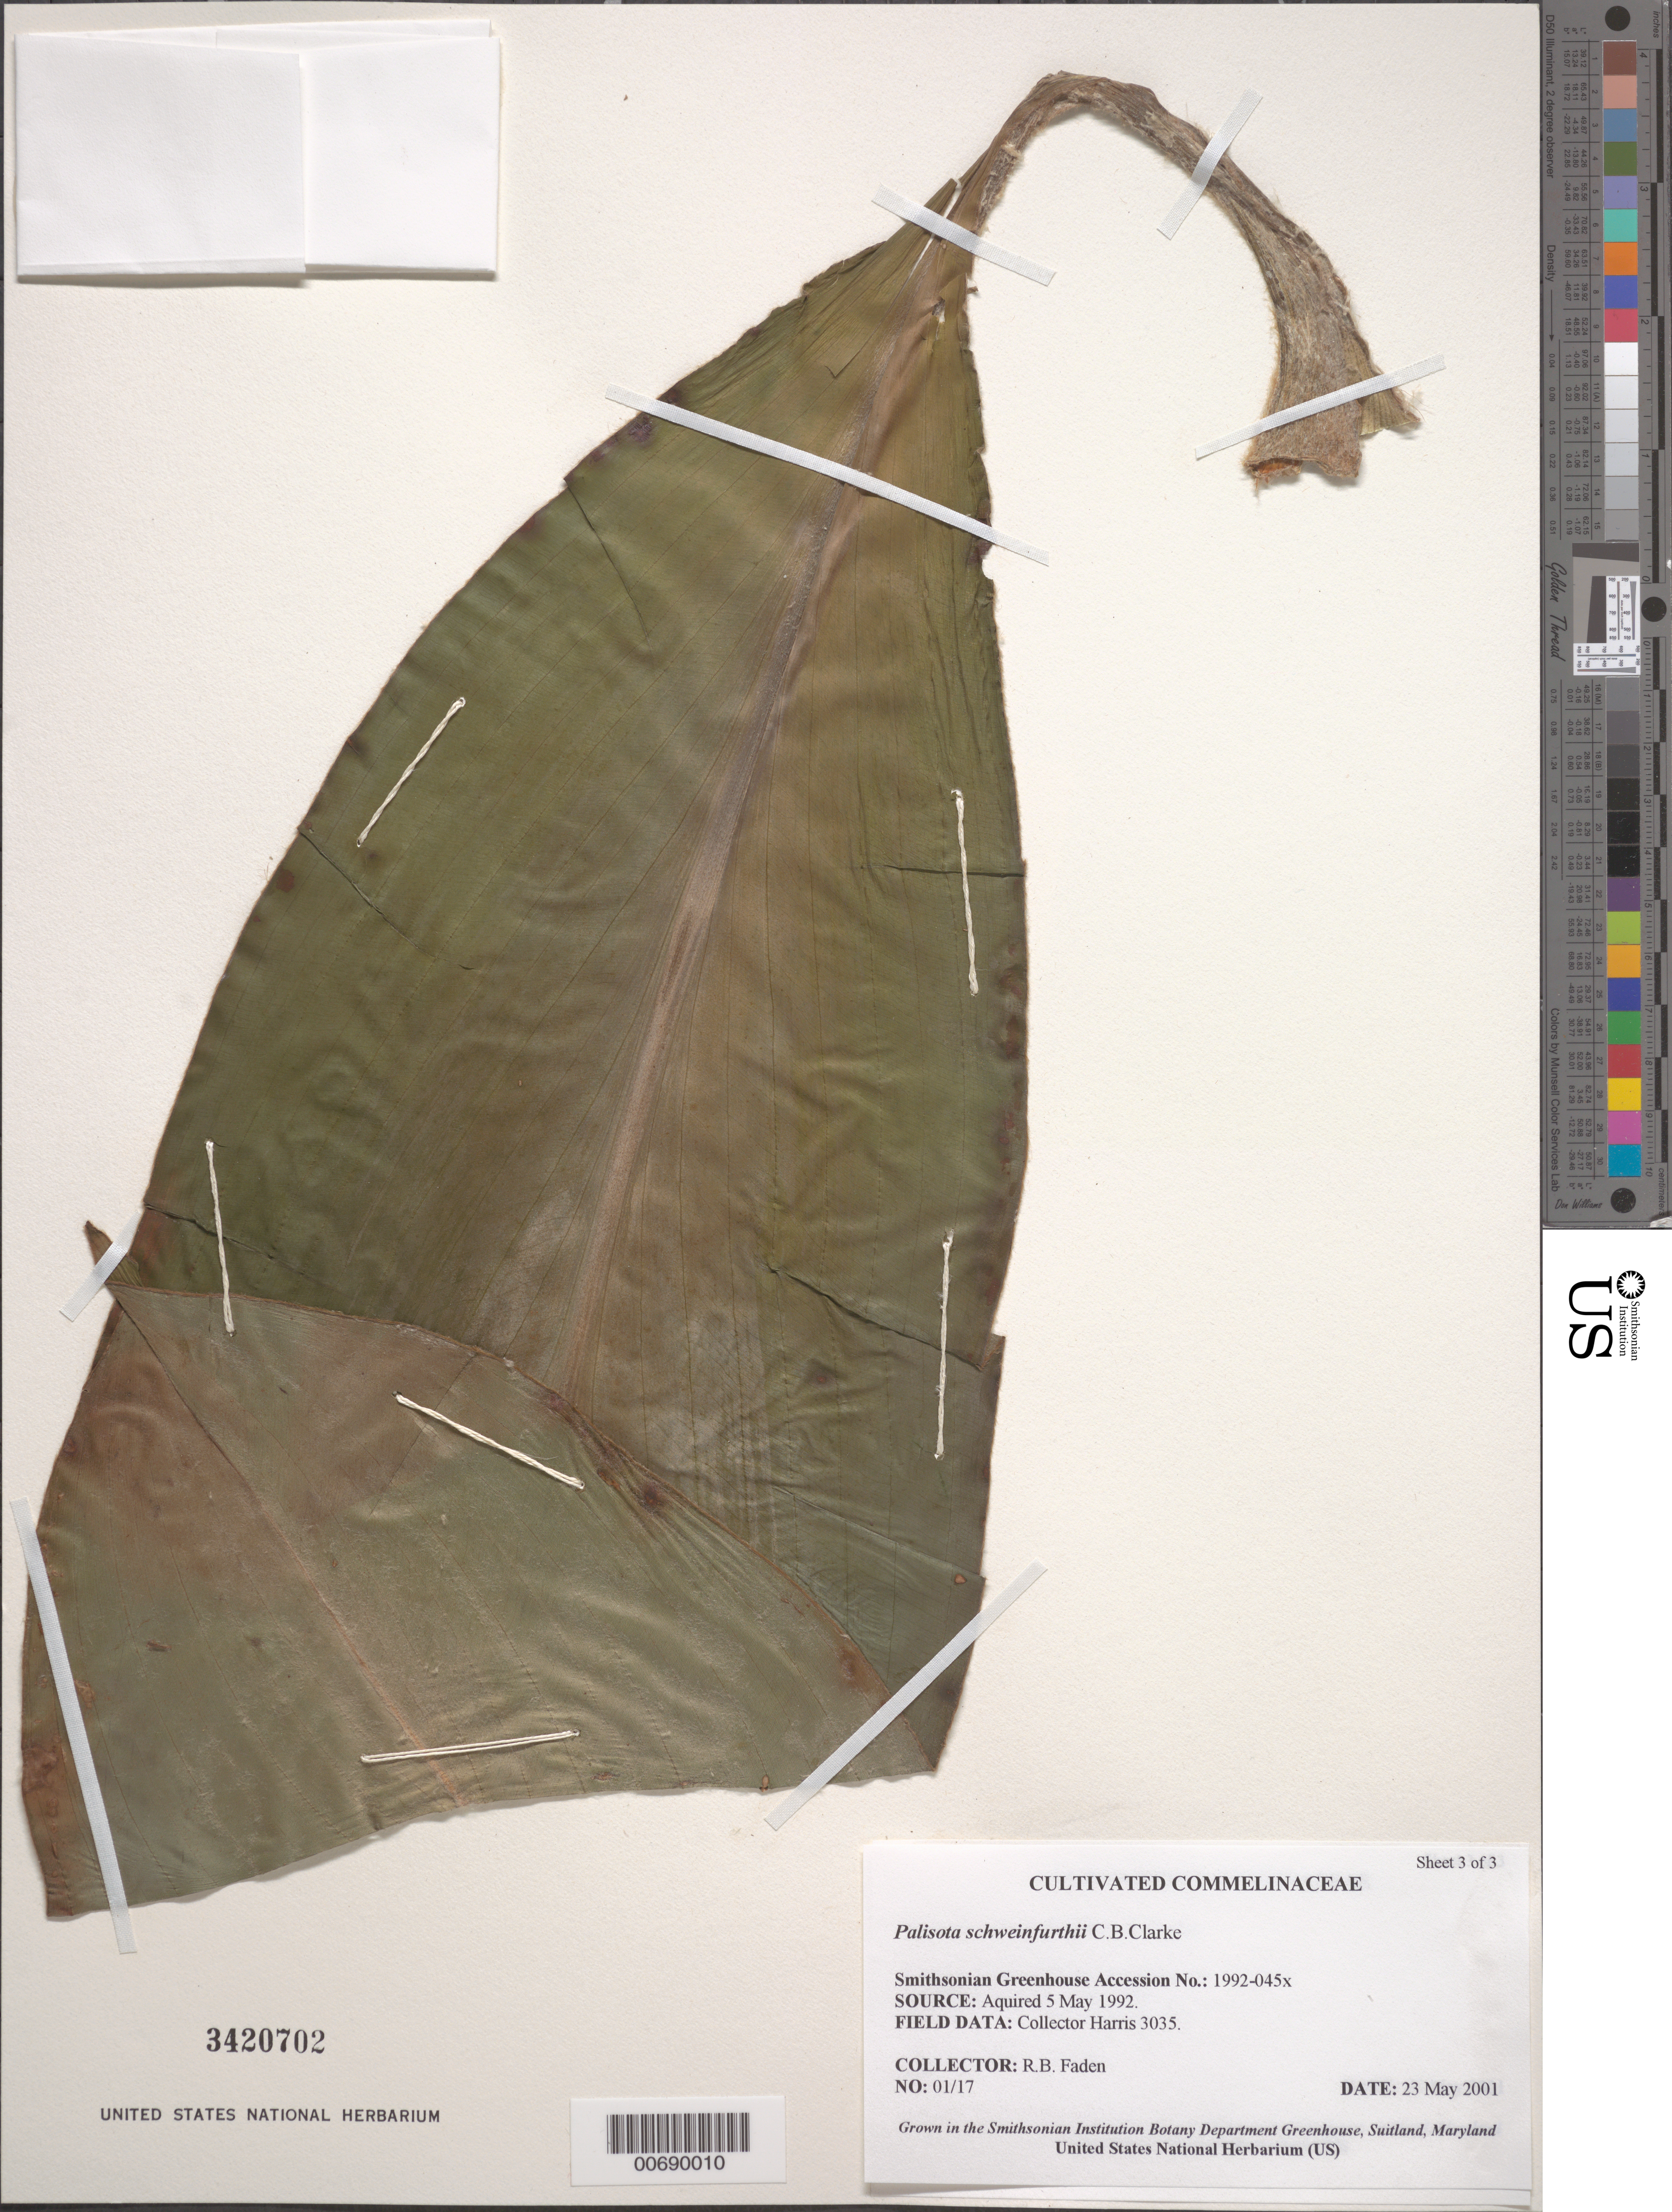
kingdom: Plantae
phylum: Tracheophyta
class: Liliopsida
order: Commelinales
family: Commelinaceae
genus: Palisota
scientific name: Palisota schweinfurthii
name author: C.B. Clarke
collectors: R. B. Faden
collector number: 01/17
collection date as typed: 23 May 2001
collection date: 2001-05-23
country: United States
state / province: Maryland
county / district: Prince George's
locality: Smithsonian Greenhouse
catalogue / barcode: US 3420702